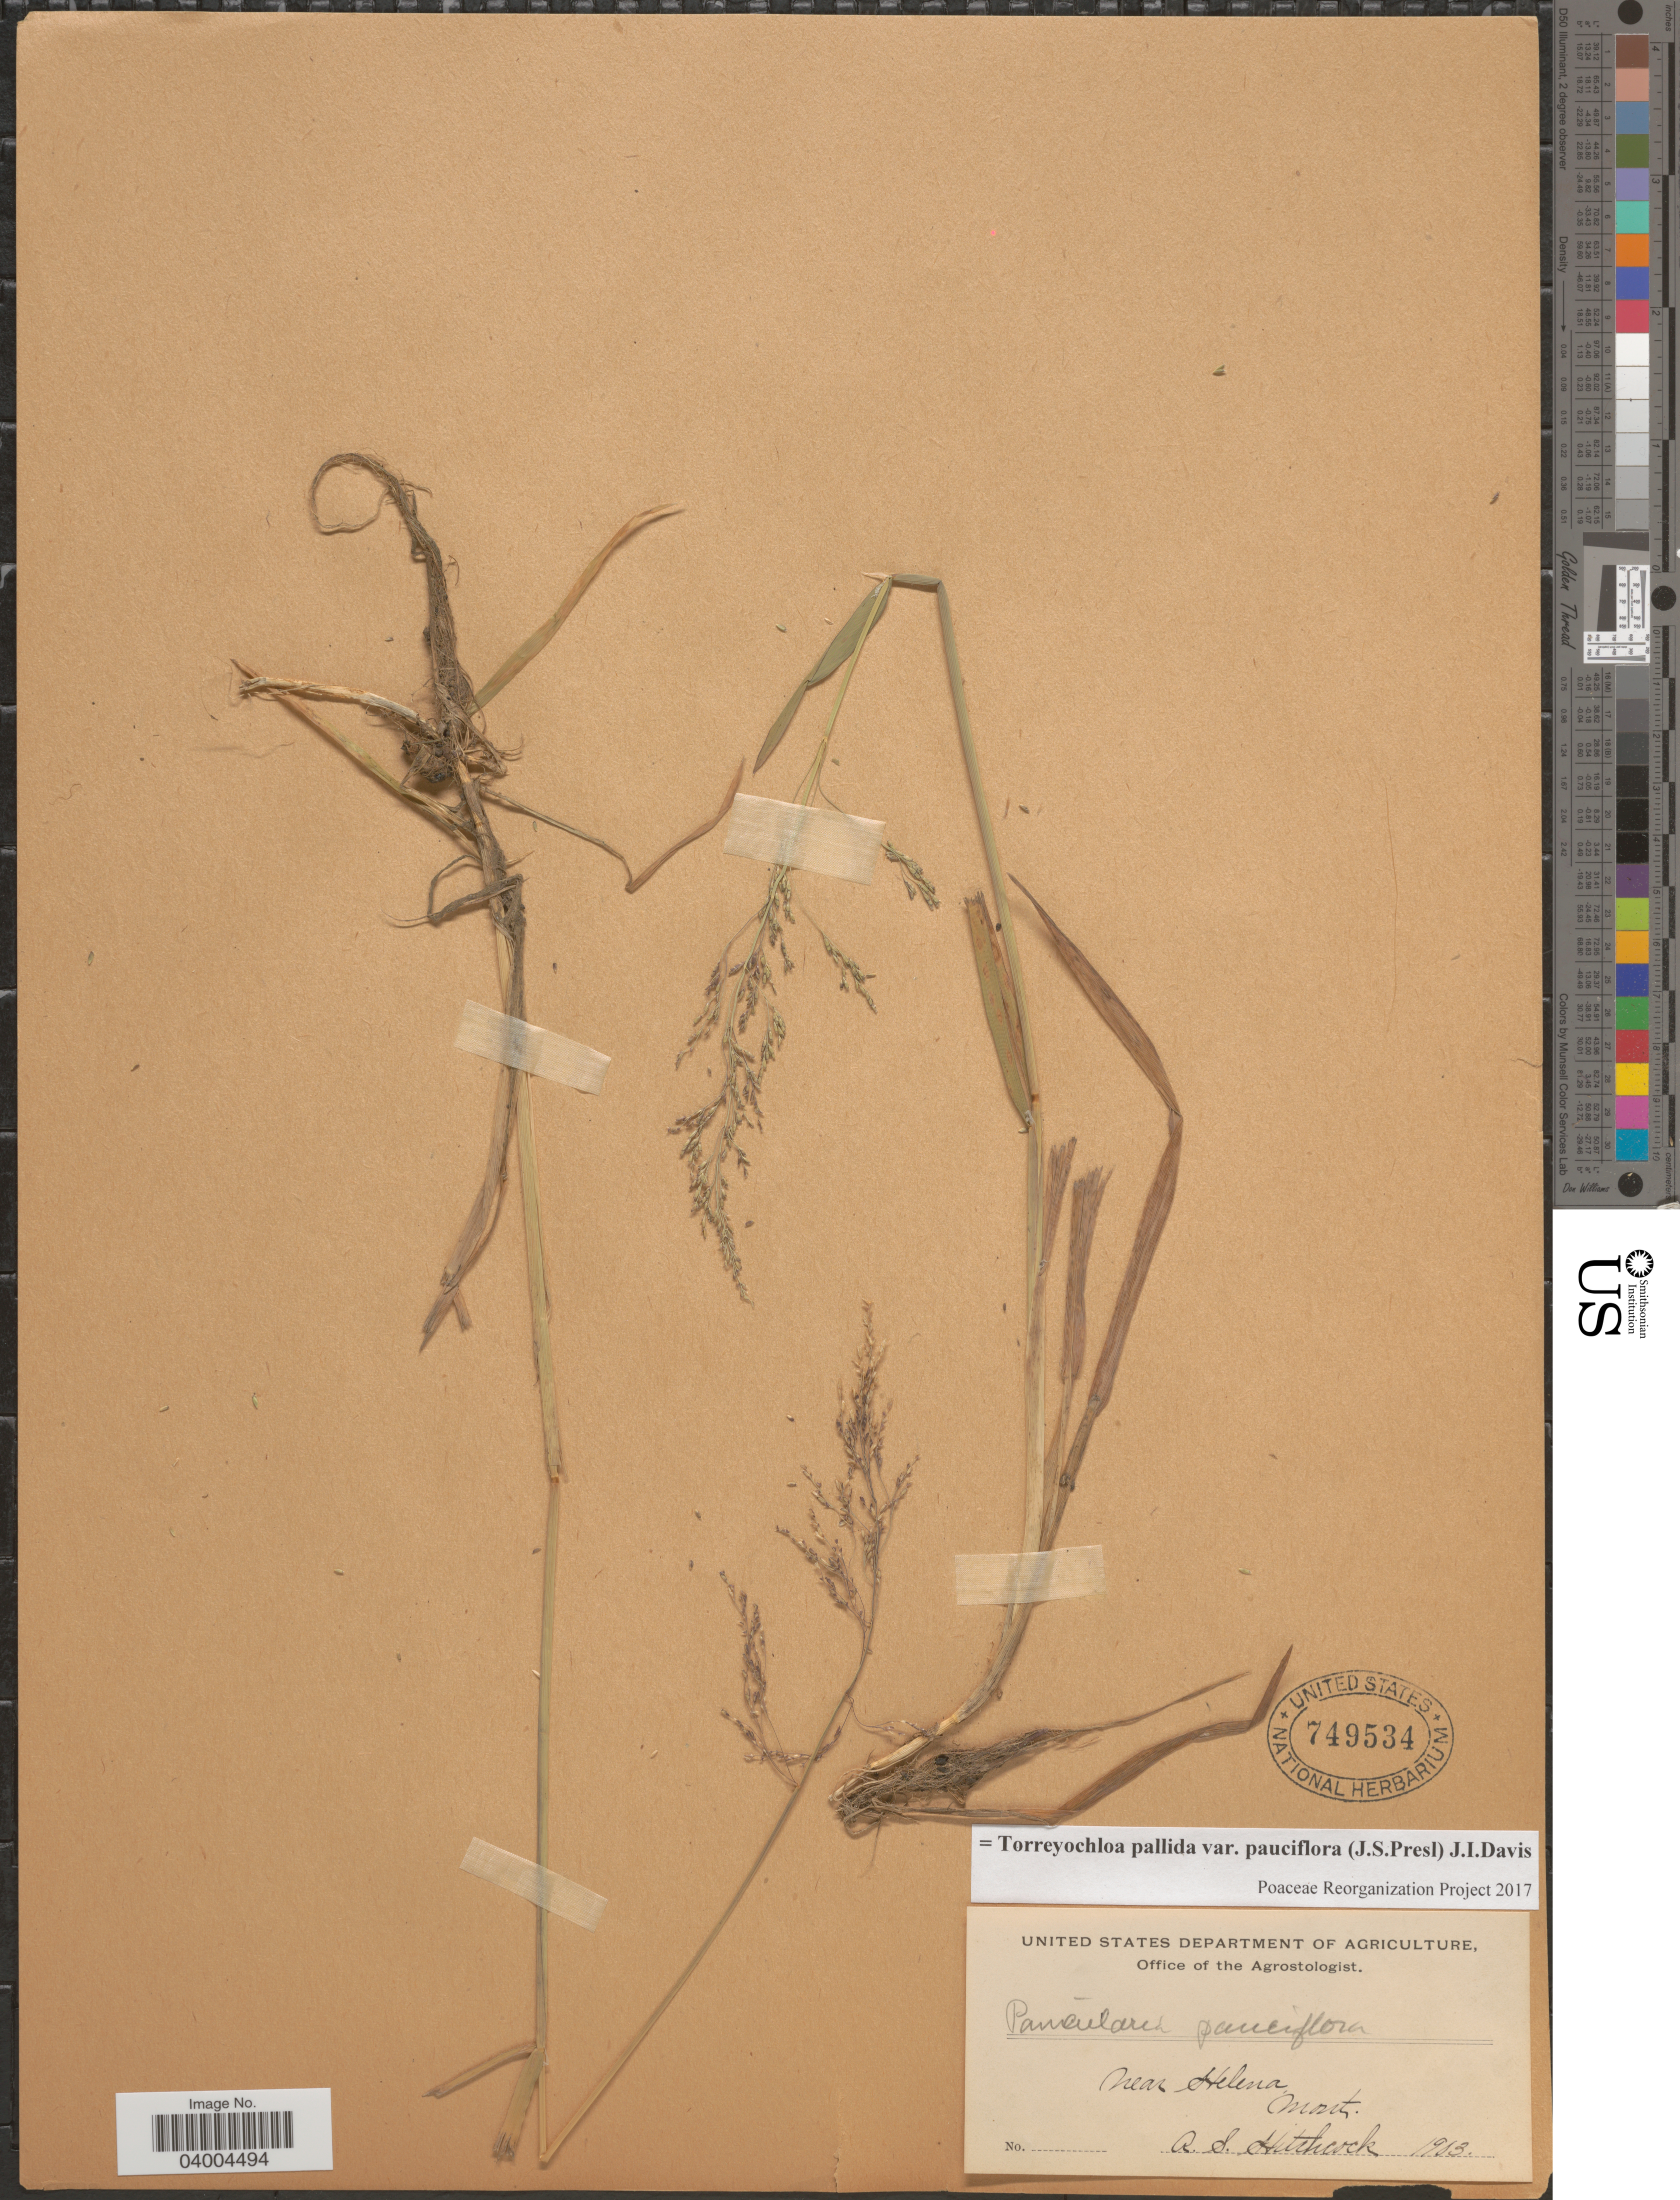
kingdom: Plantae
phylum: Tracheophyta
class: Liliopsida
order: Poales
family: Poaceae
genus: Torreyochloa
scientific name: Torreyochloa pallida var. pauciflora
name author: (J. Presl) J.I. Davis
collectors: A. S. Hitchcock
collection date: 1903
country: United States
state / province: Montana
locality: Near Helena.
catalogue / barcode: US 749534